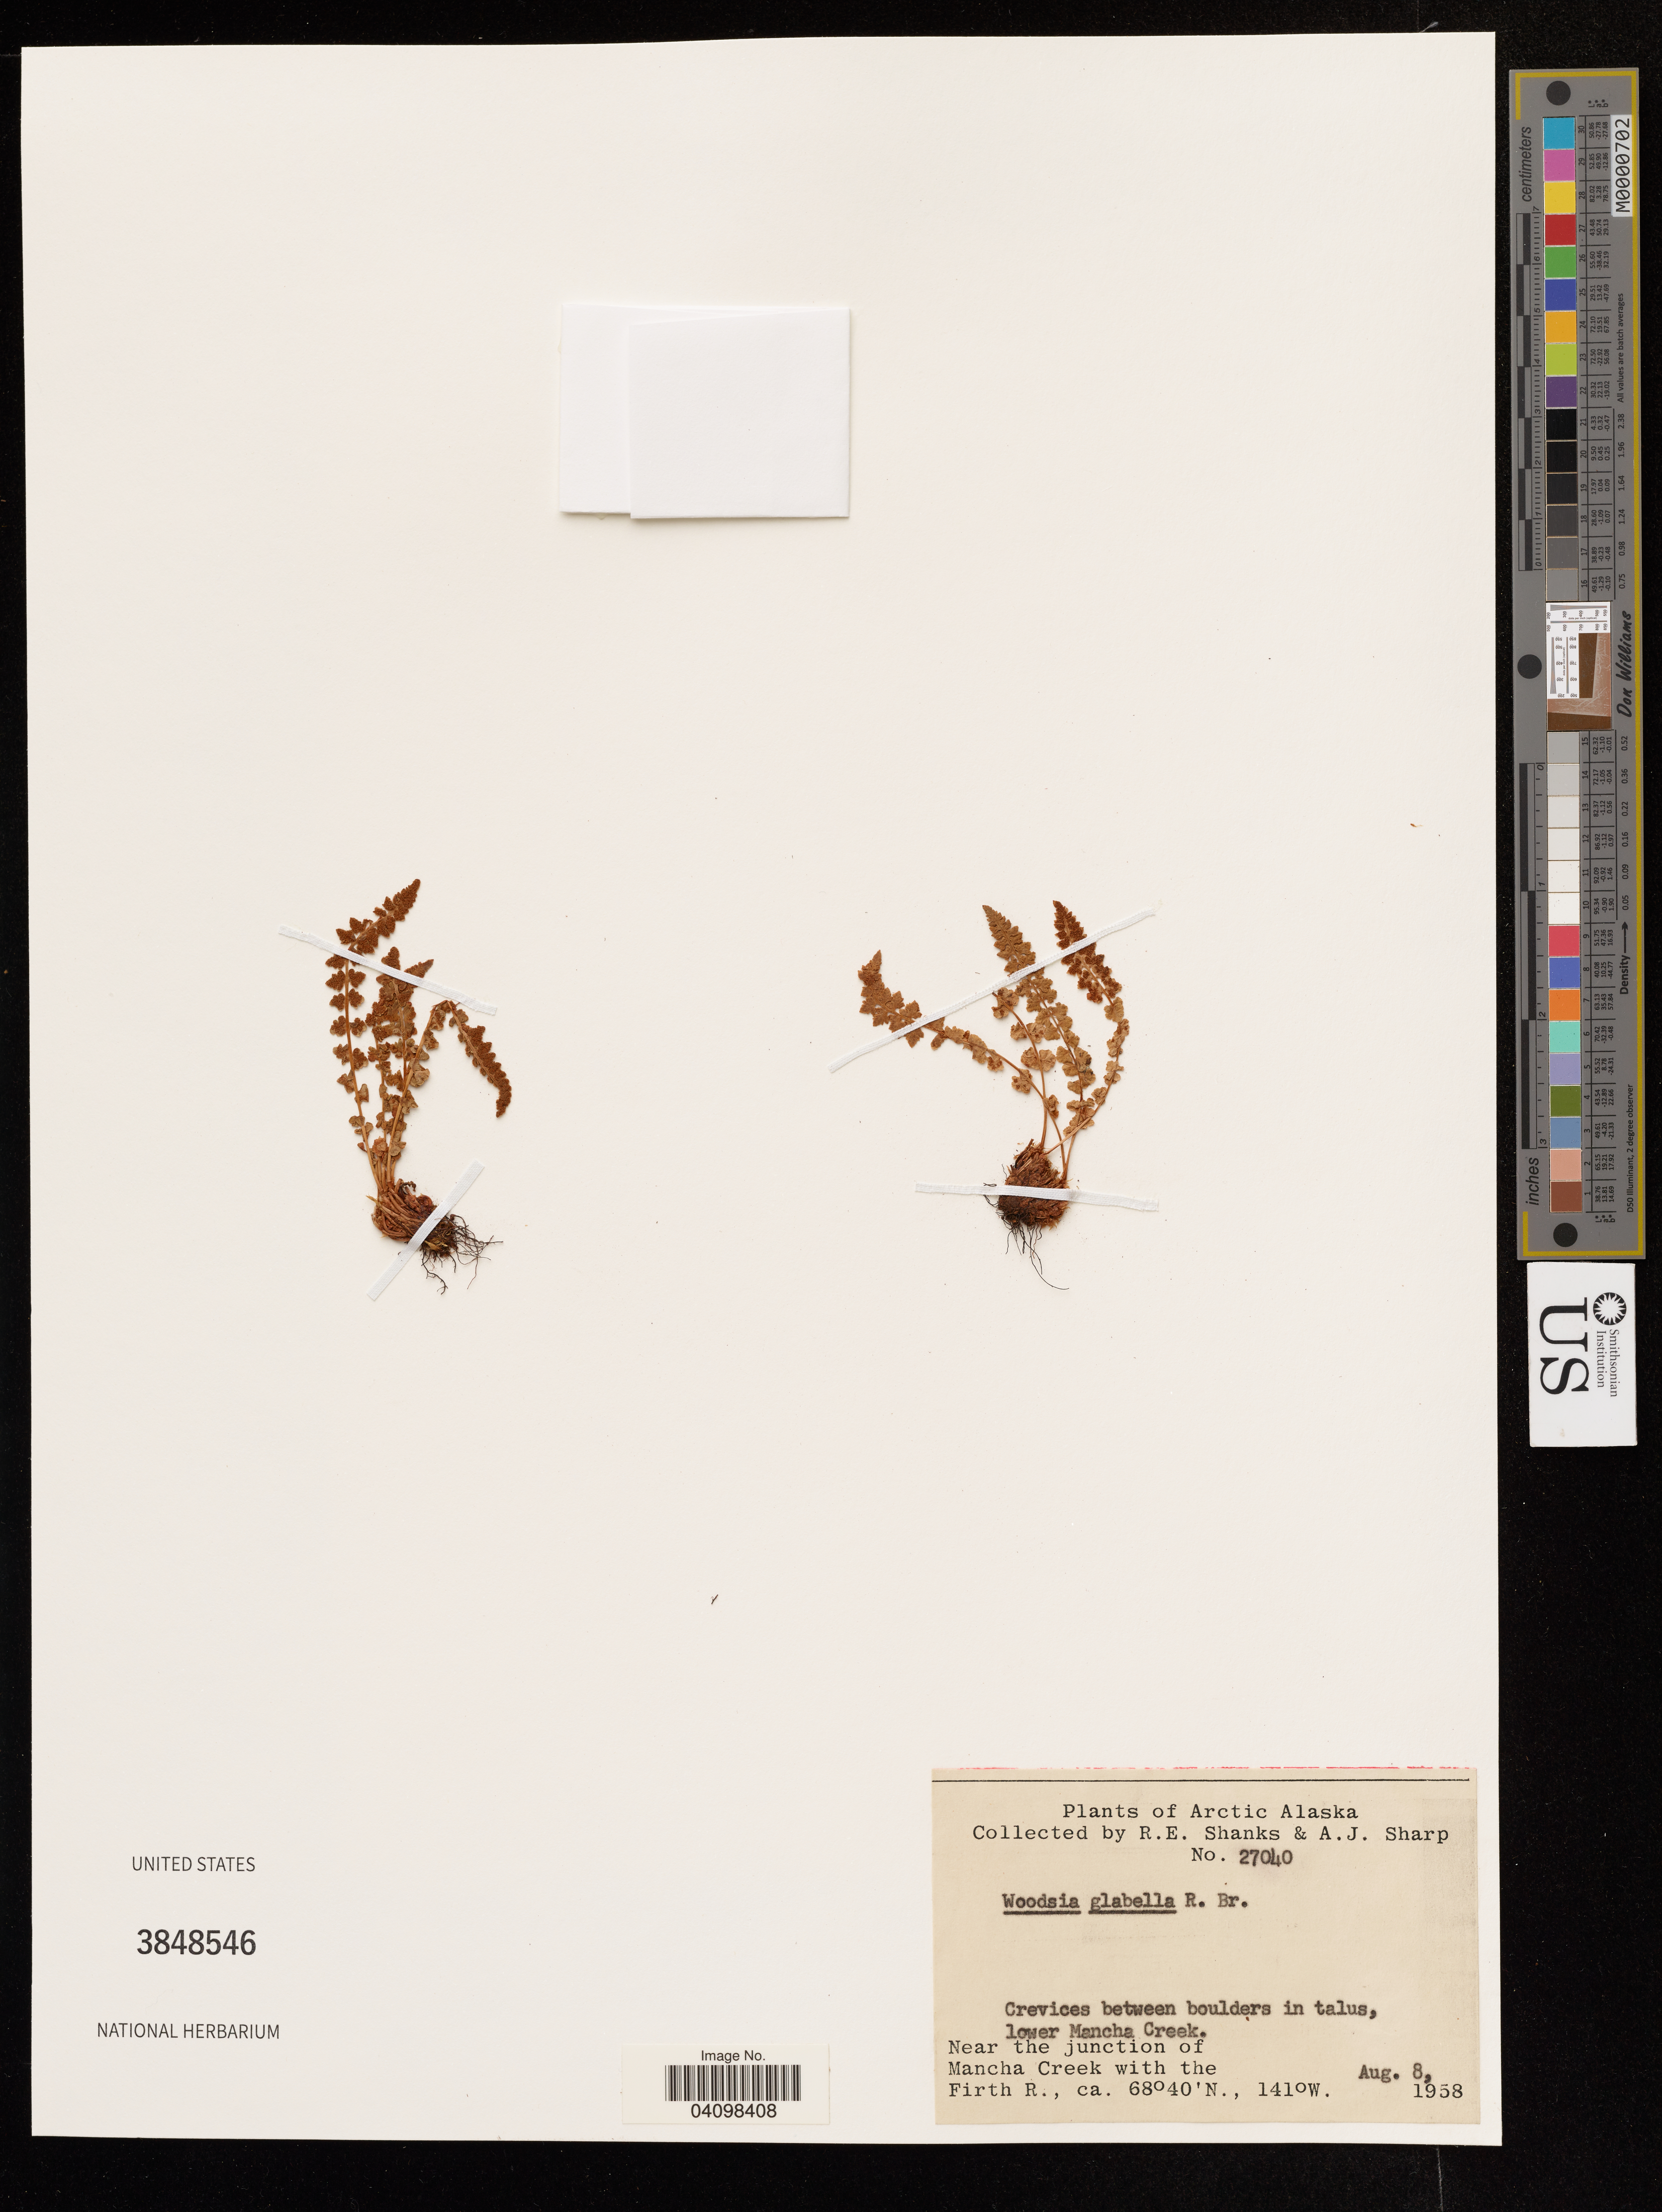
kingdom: Plantae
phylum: Tracheophyta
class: Polypodiopsida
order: Polypodiales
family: Woodsiaceae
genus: Woodsia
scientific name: Woodsia glabella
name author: R. Br.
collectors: R. Shanks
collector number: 27040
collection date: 1958-08-08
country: United States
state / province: Alaska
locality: Arctic Alaska. Lower Mancha Creek. Near the junction of Mancha Creek with the Firth R.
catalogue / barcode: US 3848546